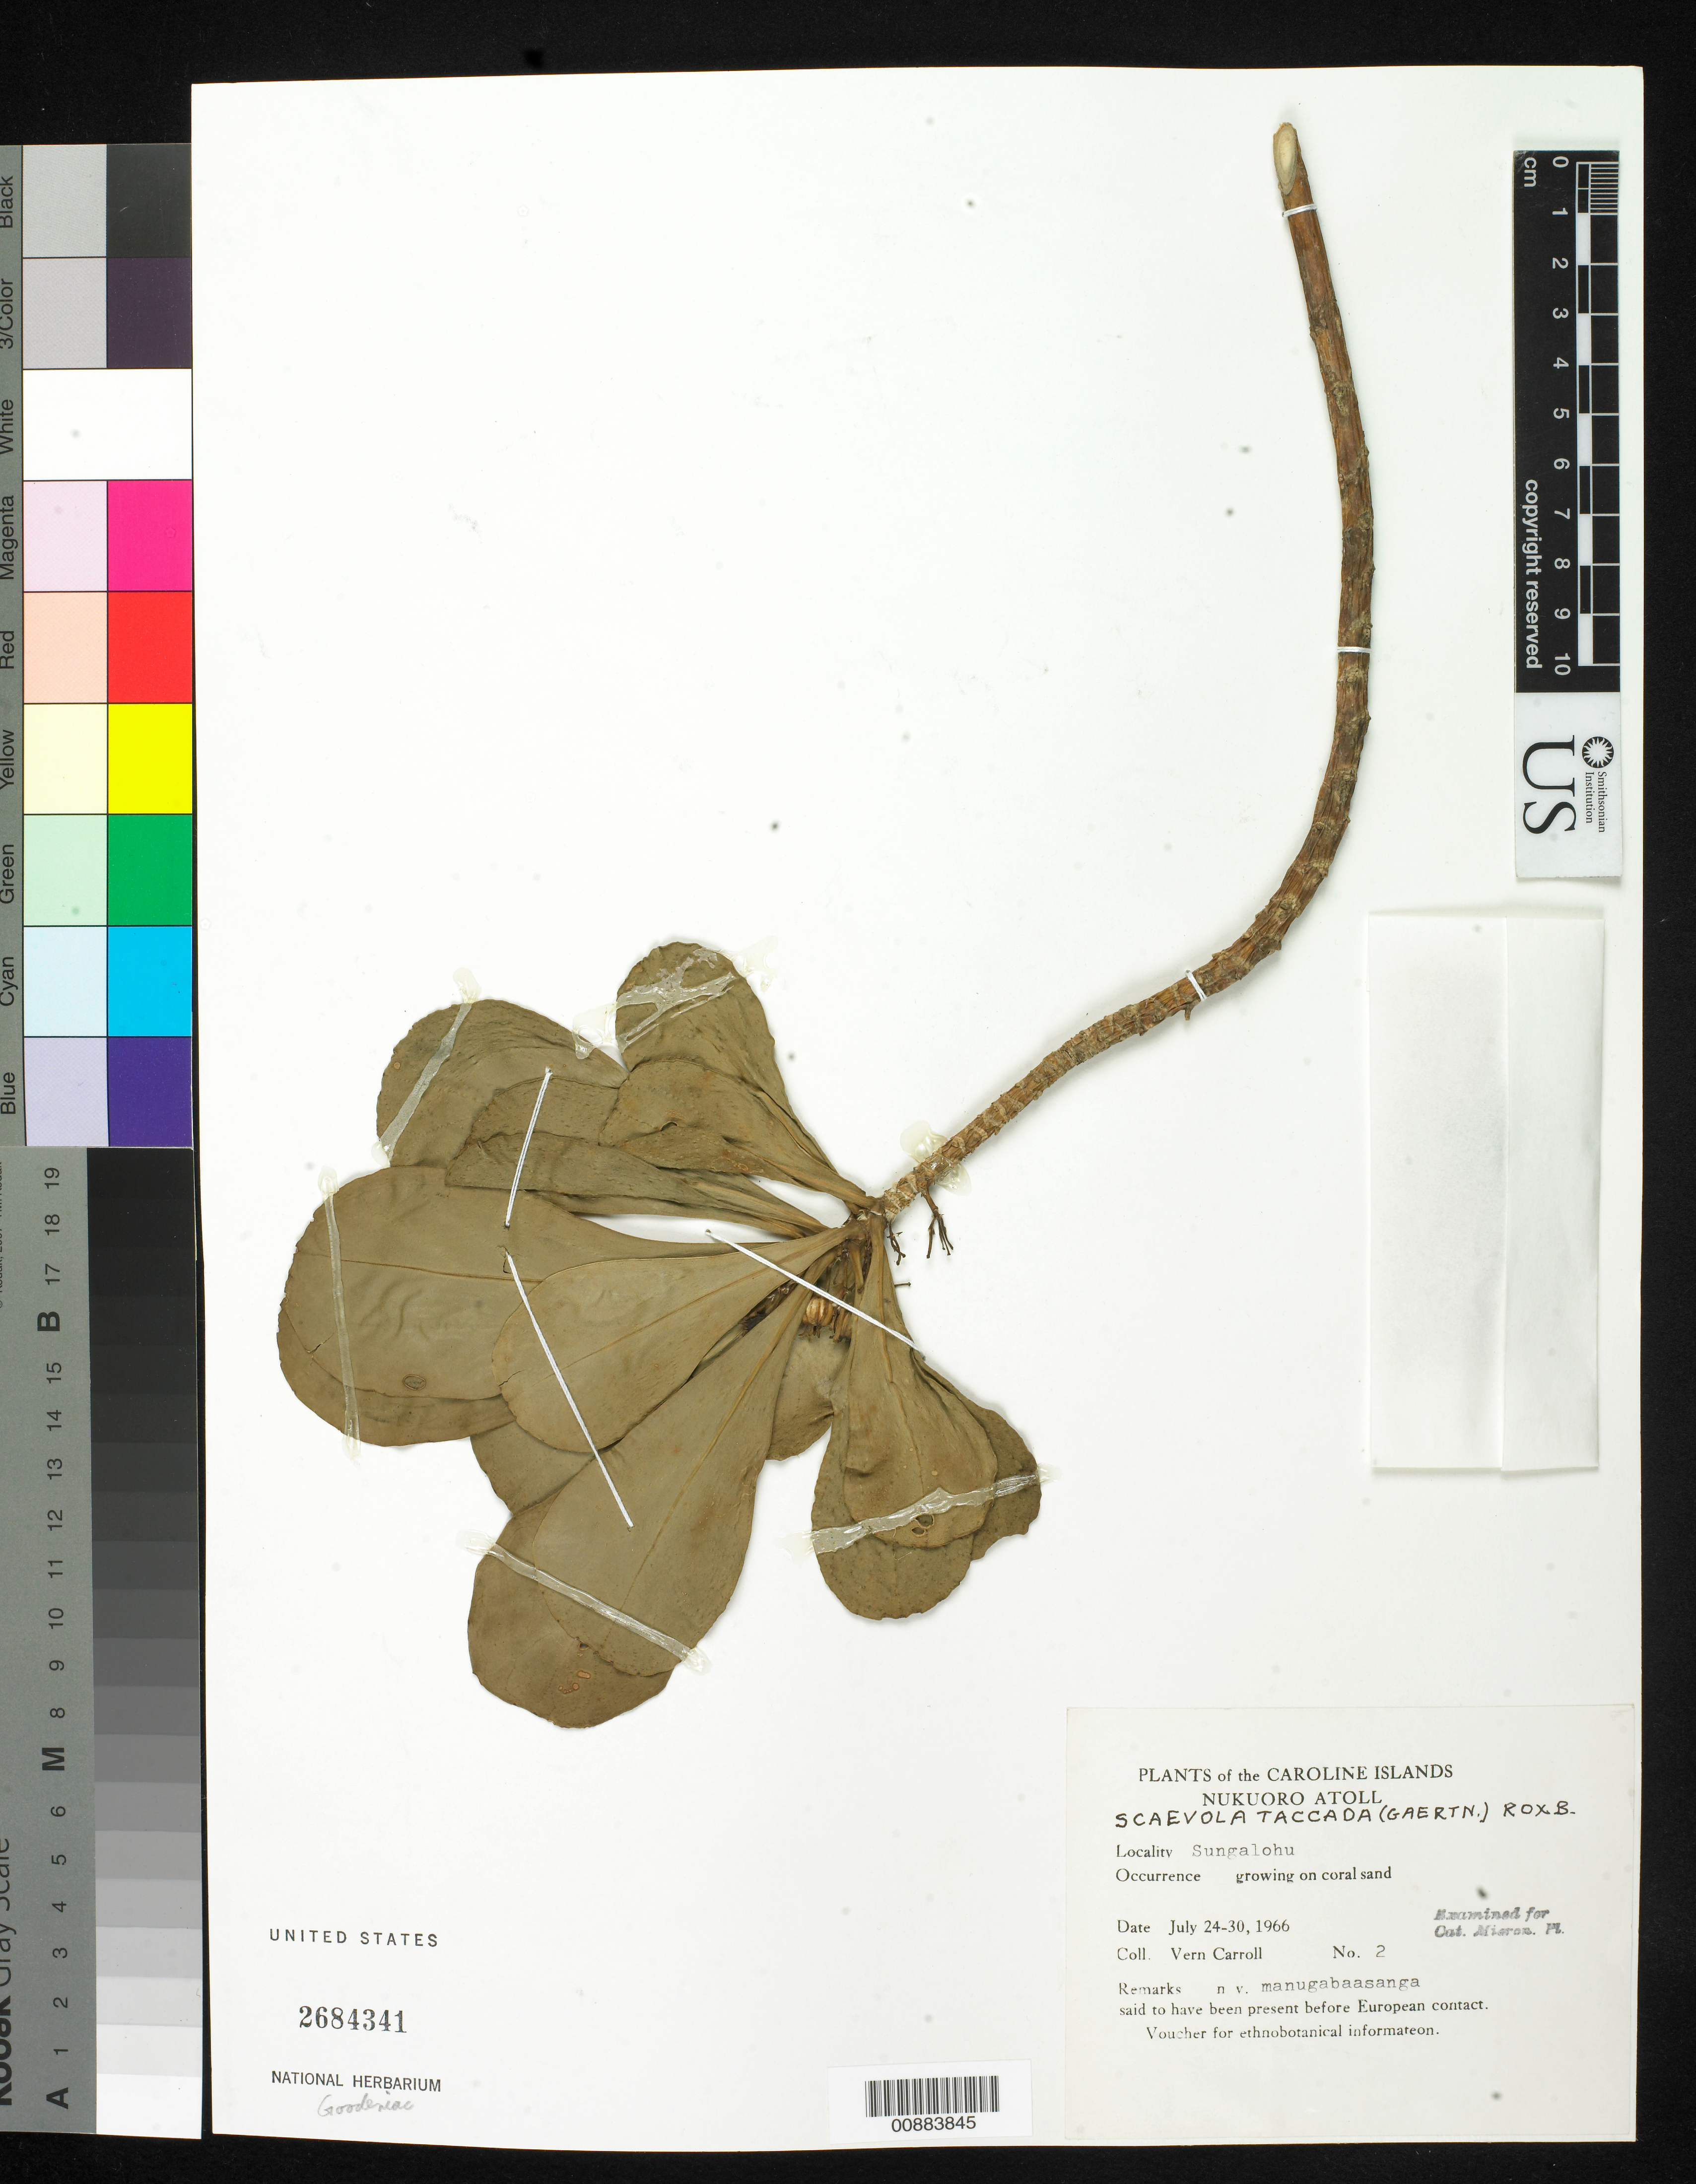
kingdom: Plantae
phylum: Tracheophyta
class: Magnoliopsida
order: Asterales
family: Goodeniaceae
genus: Scaevola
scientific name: Scaevola taccada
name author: (Gaertn.) Roxb.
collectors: V. Carroll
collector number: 2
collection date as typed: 24 Jul 1966 to 30 Jul 1966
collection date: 1966-07-24/1966-07-30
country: Micronesia, Federated States of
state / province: Pohnpei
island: Nukuoro Atoll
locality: Sungalohu.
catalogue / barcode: US 2684341